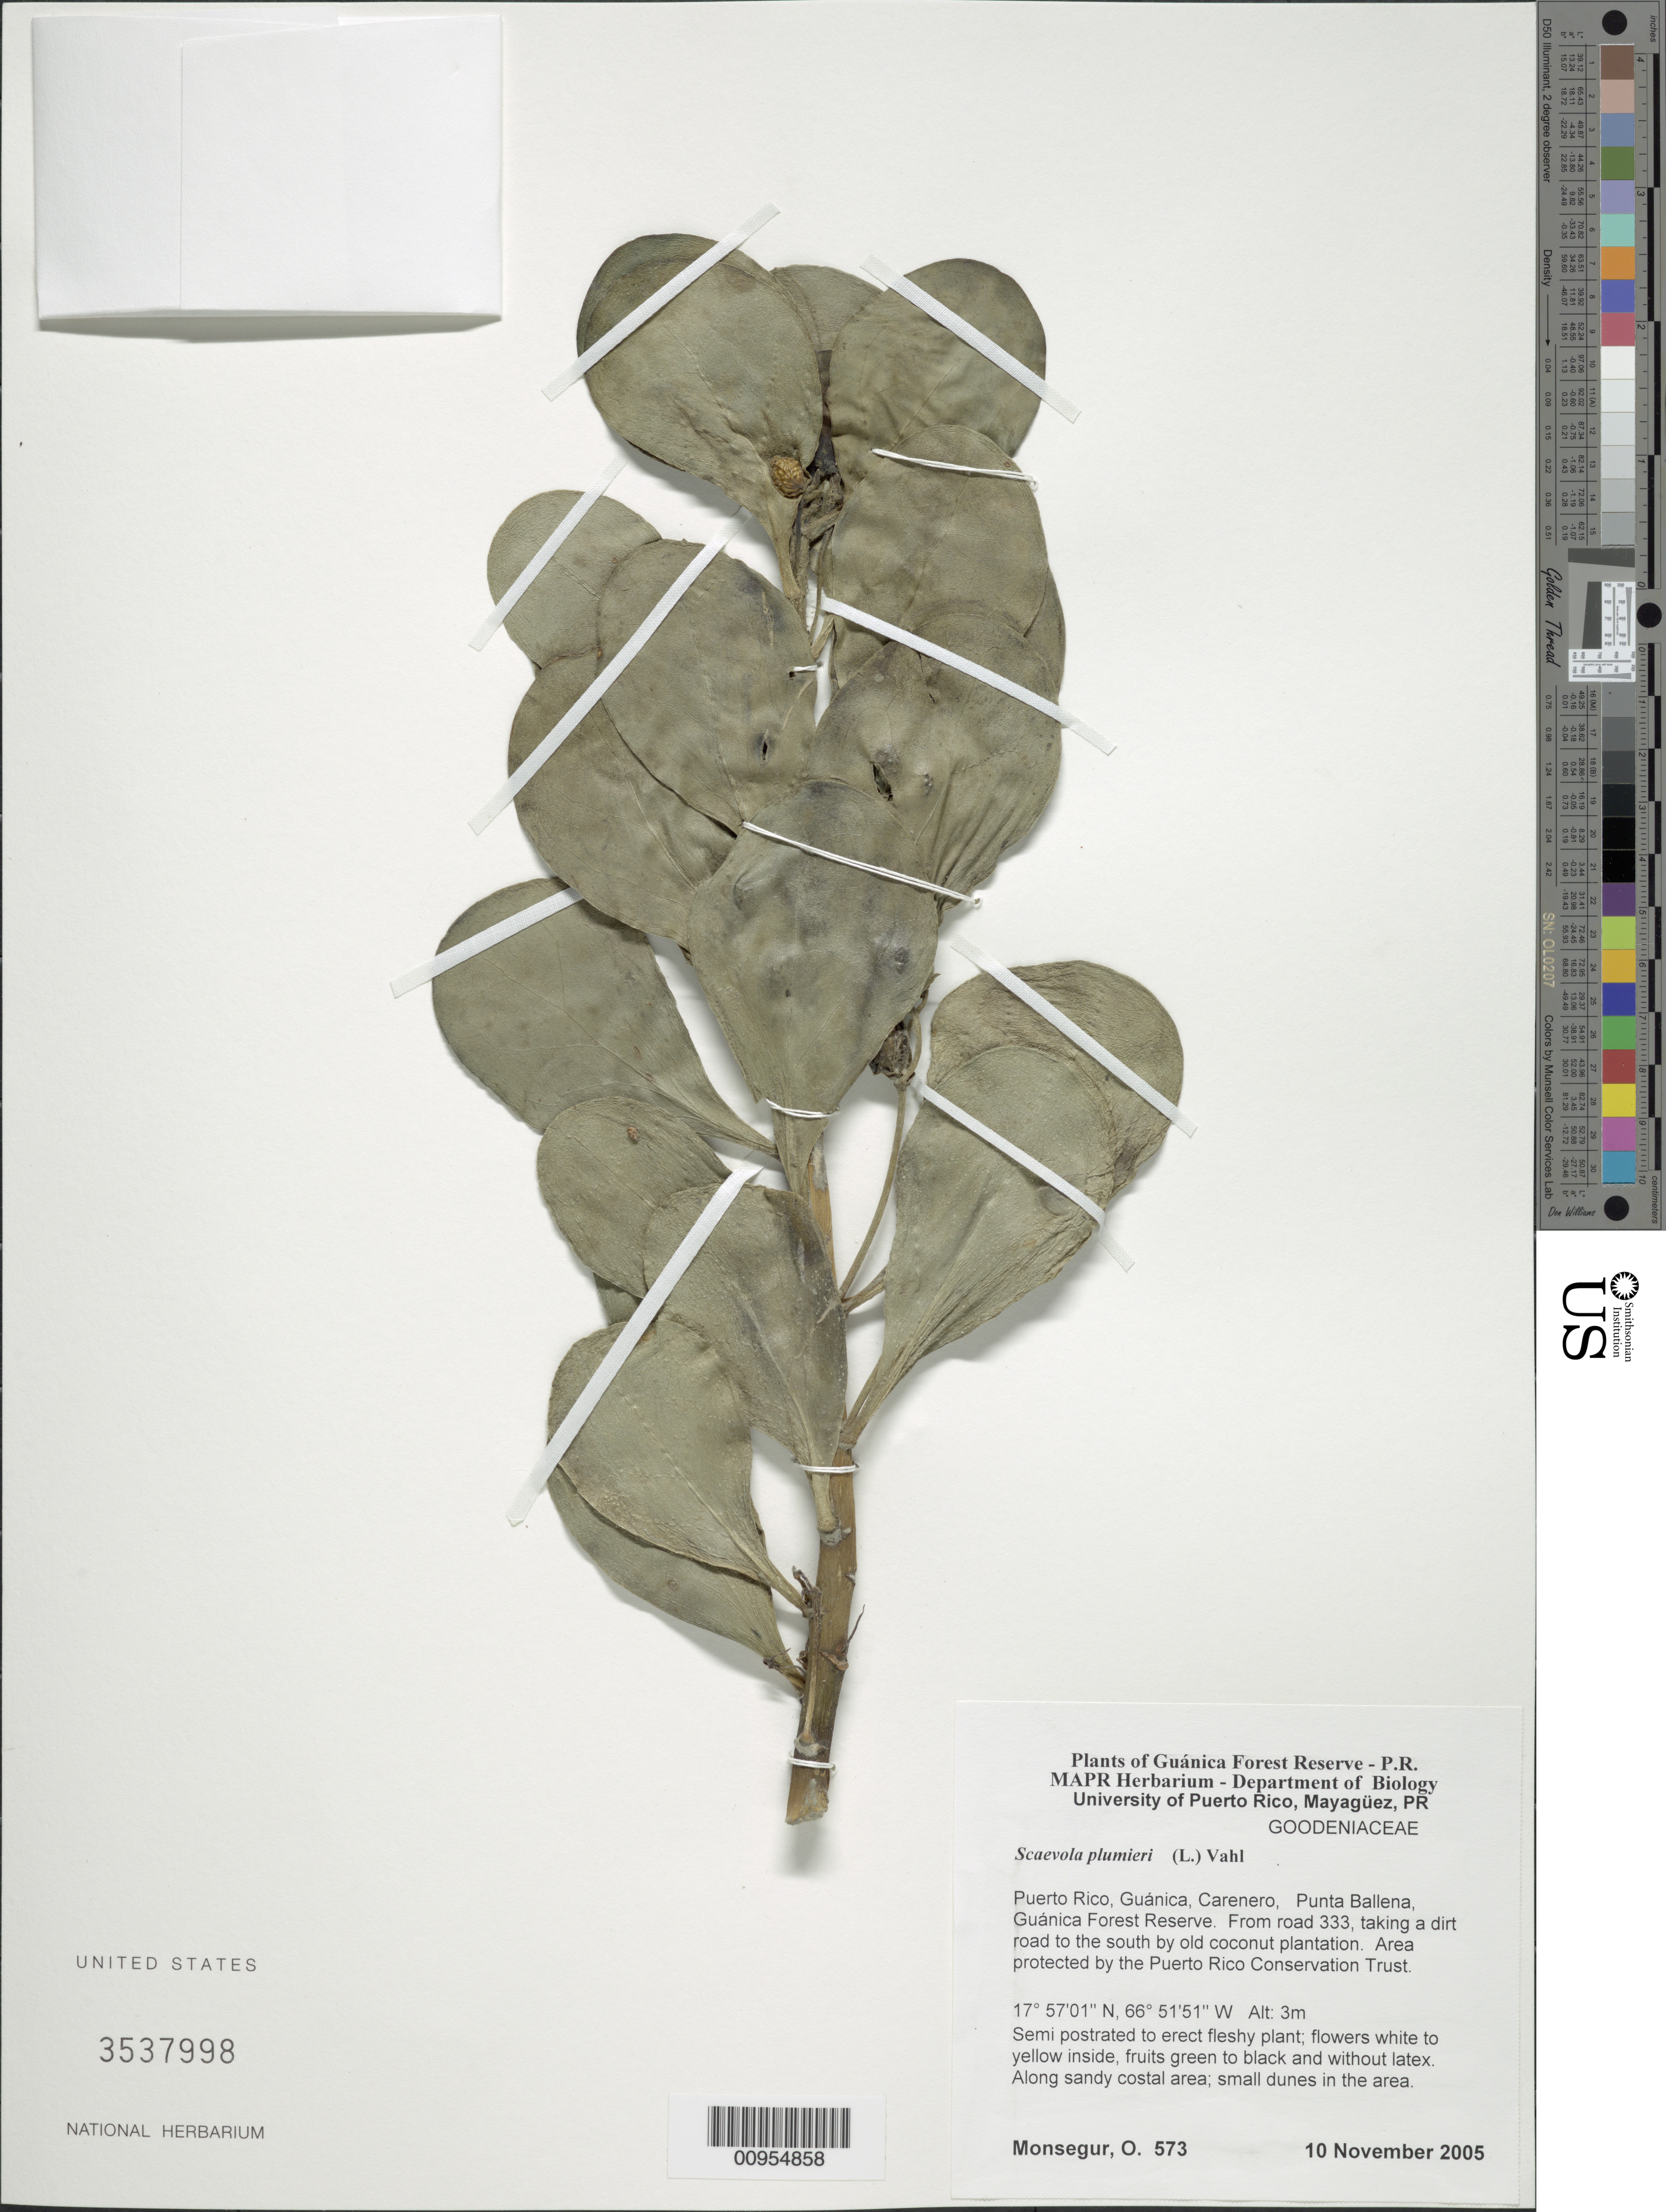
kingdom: Plantae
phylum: Tracheophyta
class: Magnoliopsida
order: Asterales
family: Goodeniaceae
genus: Scaevola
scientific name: Scaevola plumieri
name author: (L.) Vahl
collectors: O. Monsegur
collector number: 573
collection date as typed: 10 Nov 2005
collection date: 2005-11-10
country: Puerto Rico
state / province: Guánica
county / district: Carenero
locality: Guánica Forest Reserve. Punta Ballena, from road 333, taking a dirt road to the south by old coconut plantation. Area protected by the Puerto Rico Conservation Trust.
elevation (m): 3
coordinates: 17.57007, 66.51512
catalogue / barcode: US 3537998